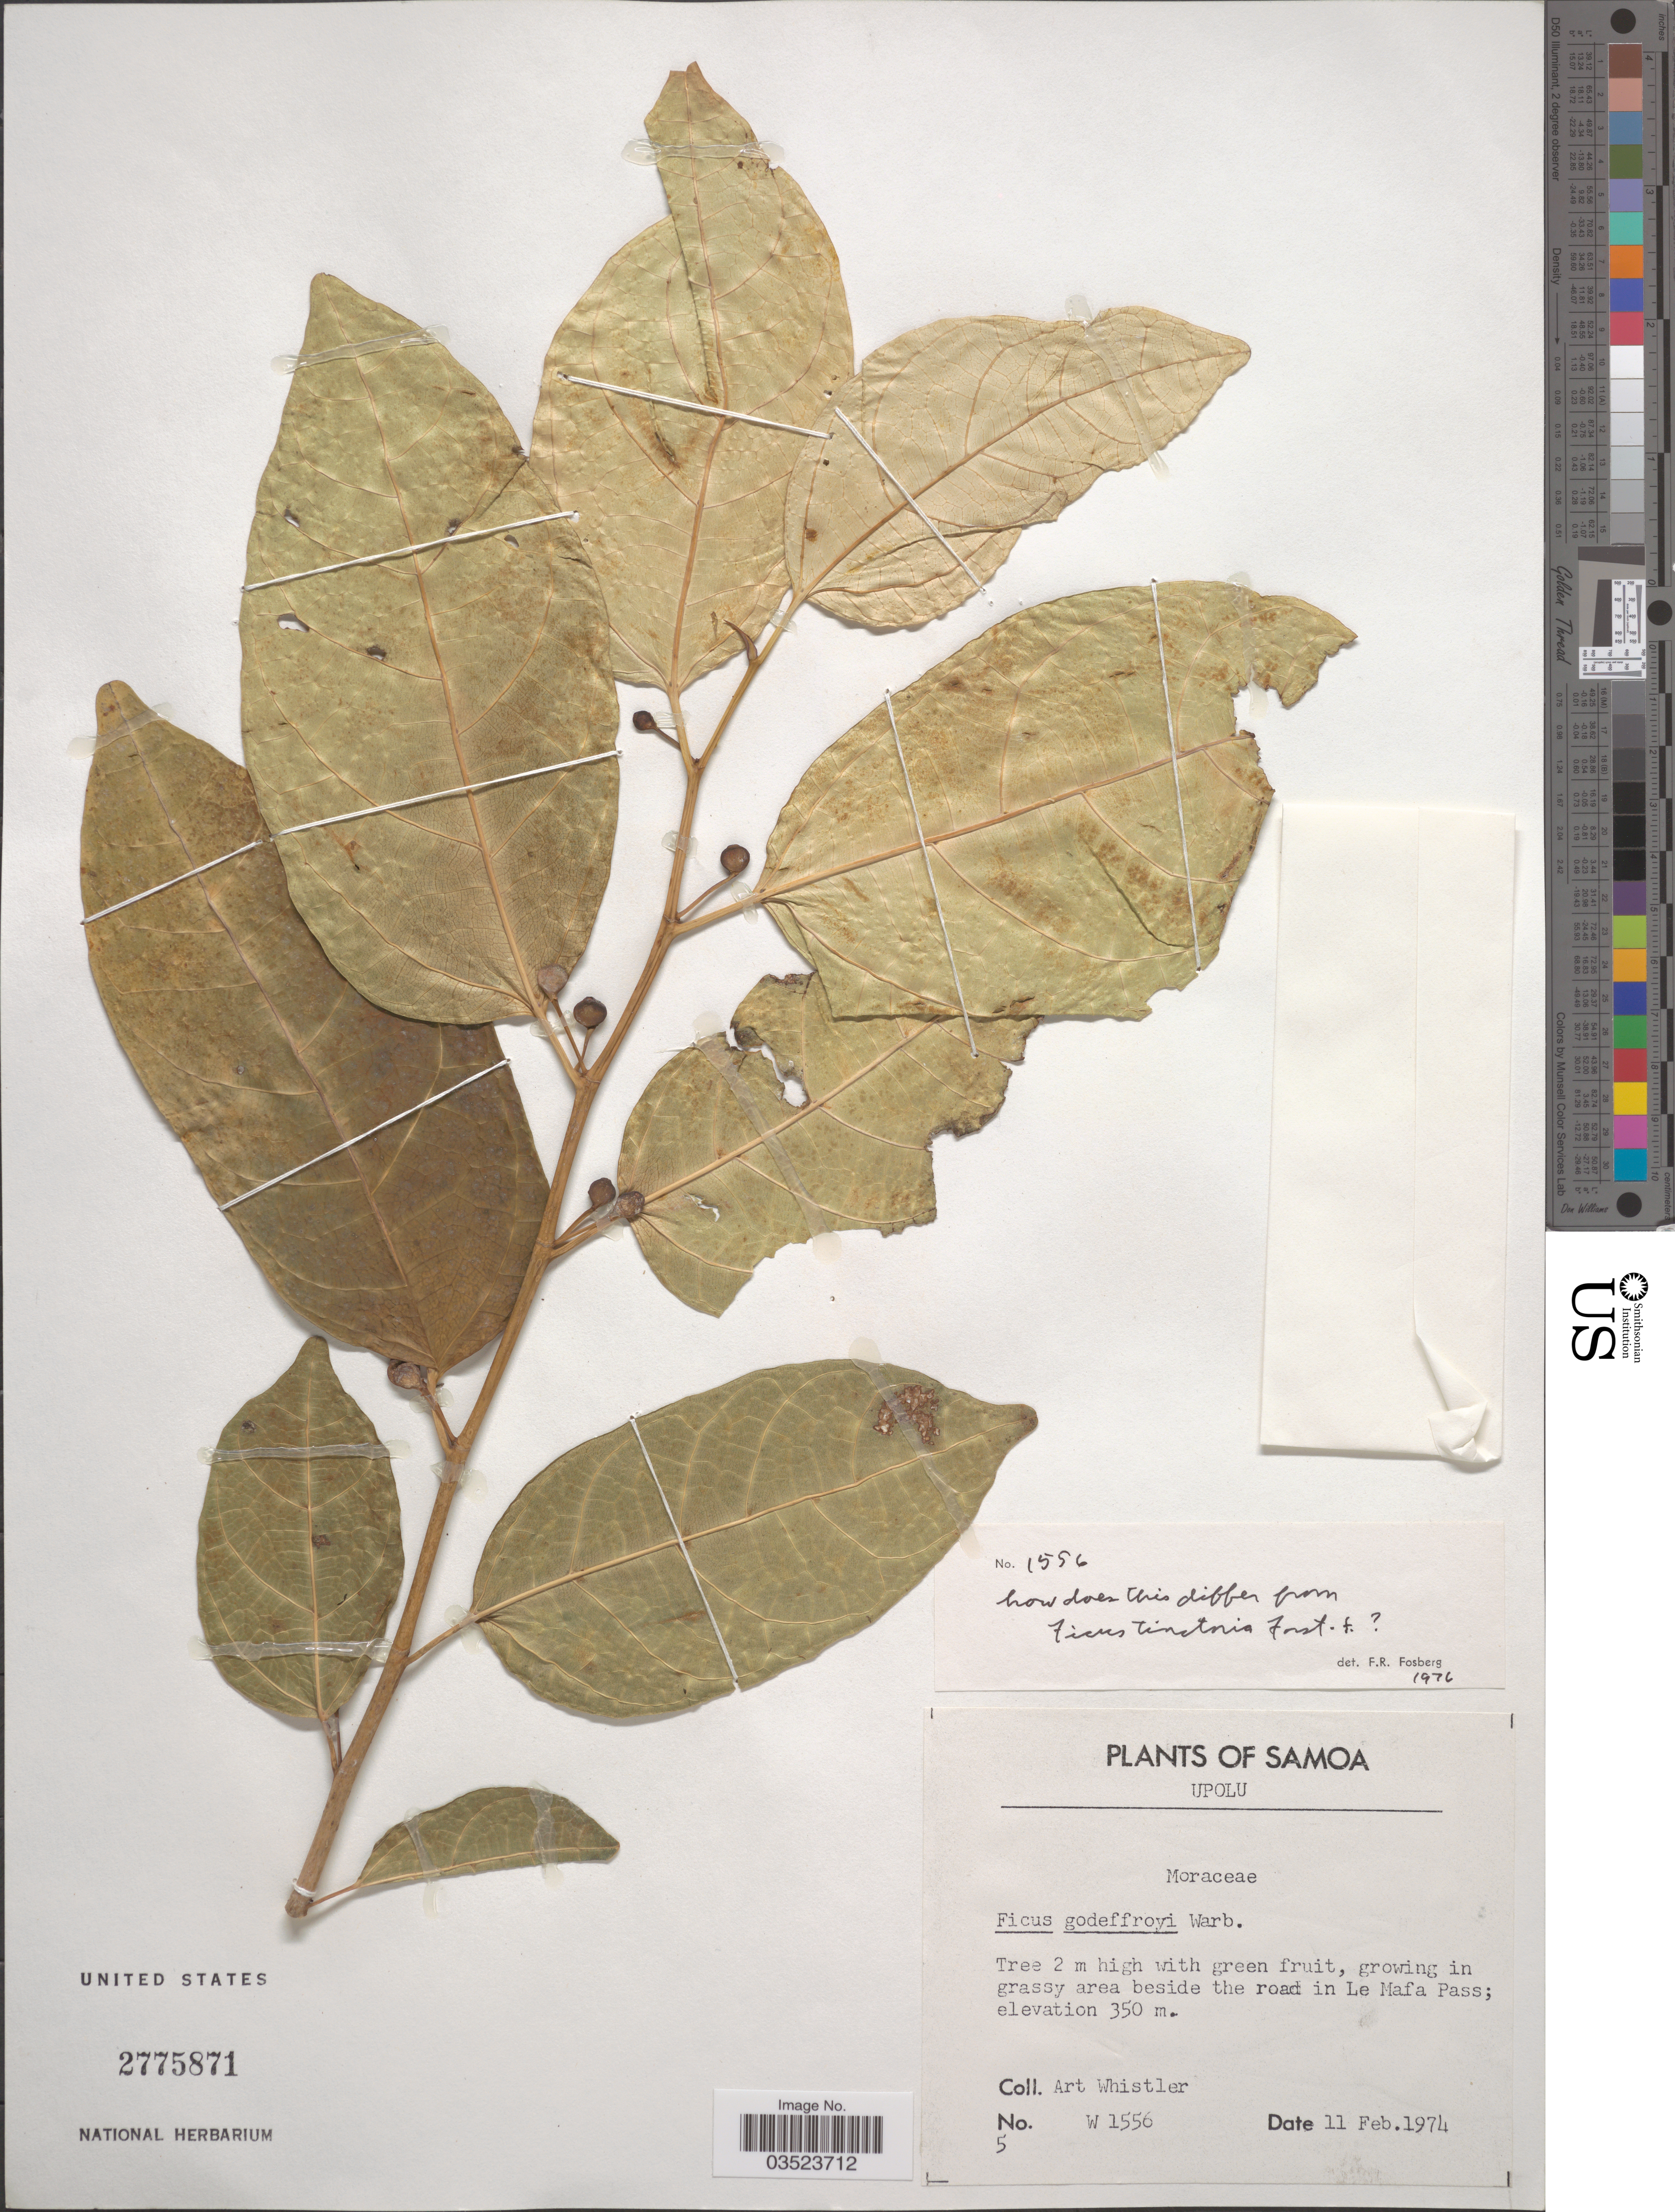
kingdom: Plantae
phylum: Tracheophyta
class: Magnoliopsida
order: Rosales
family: Moraceae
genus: Ficus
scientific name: Ficus godeffroyi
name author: Warb.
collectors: A. Whistler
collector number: W1556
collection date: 1974-02-11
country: Samoa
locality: Samoa. Upolu. In grassy area beside the road in Le Mafa Pass.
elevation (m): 350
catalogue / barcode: US 2775871